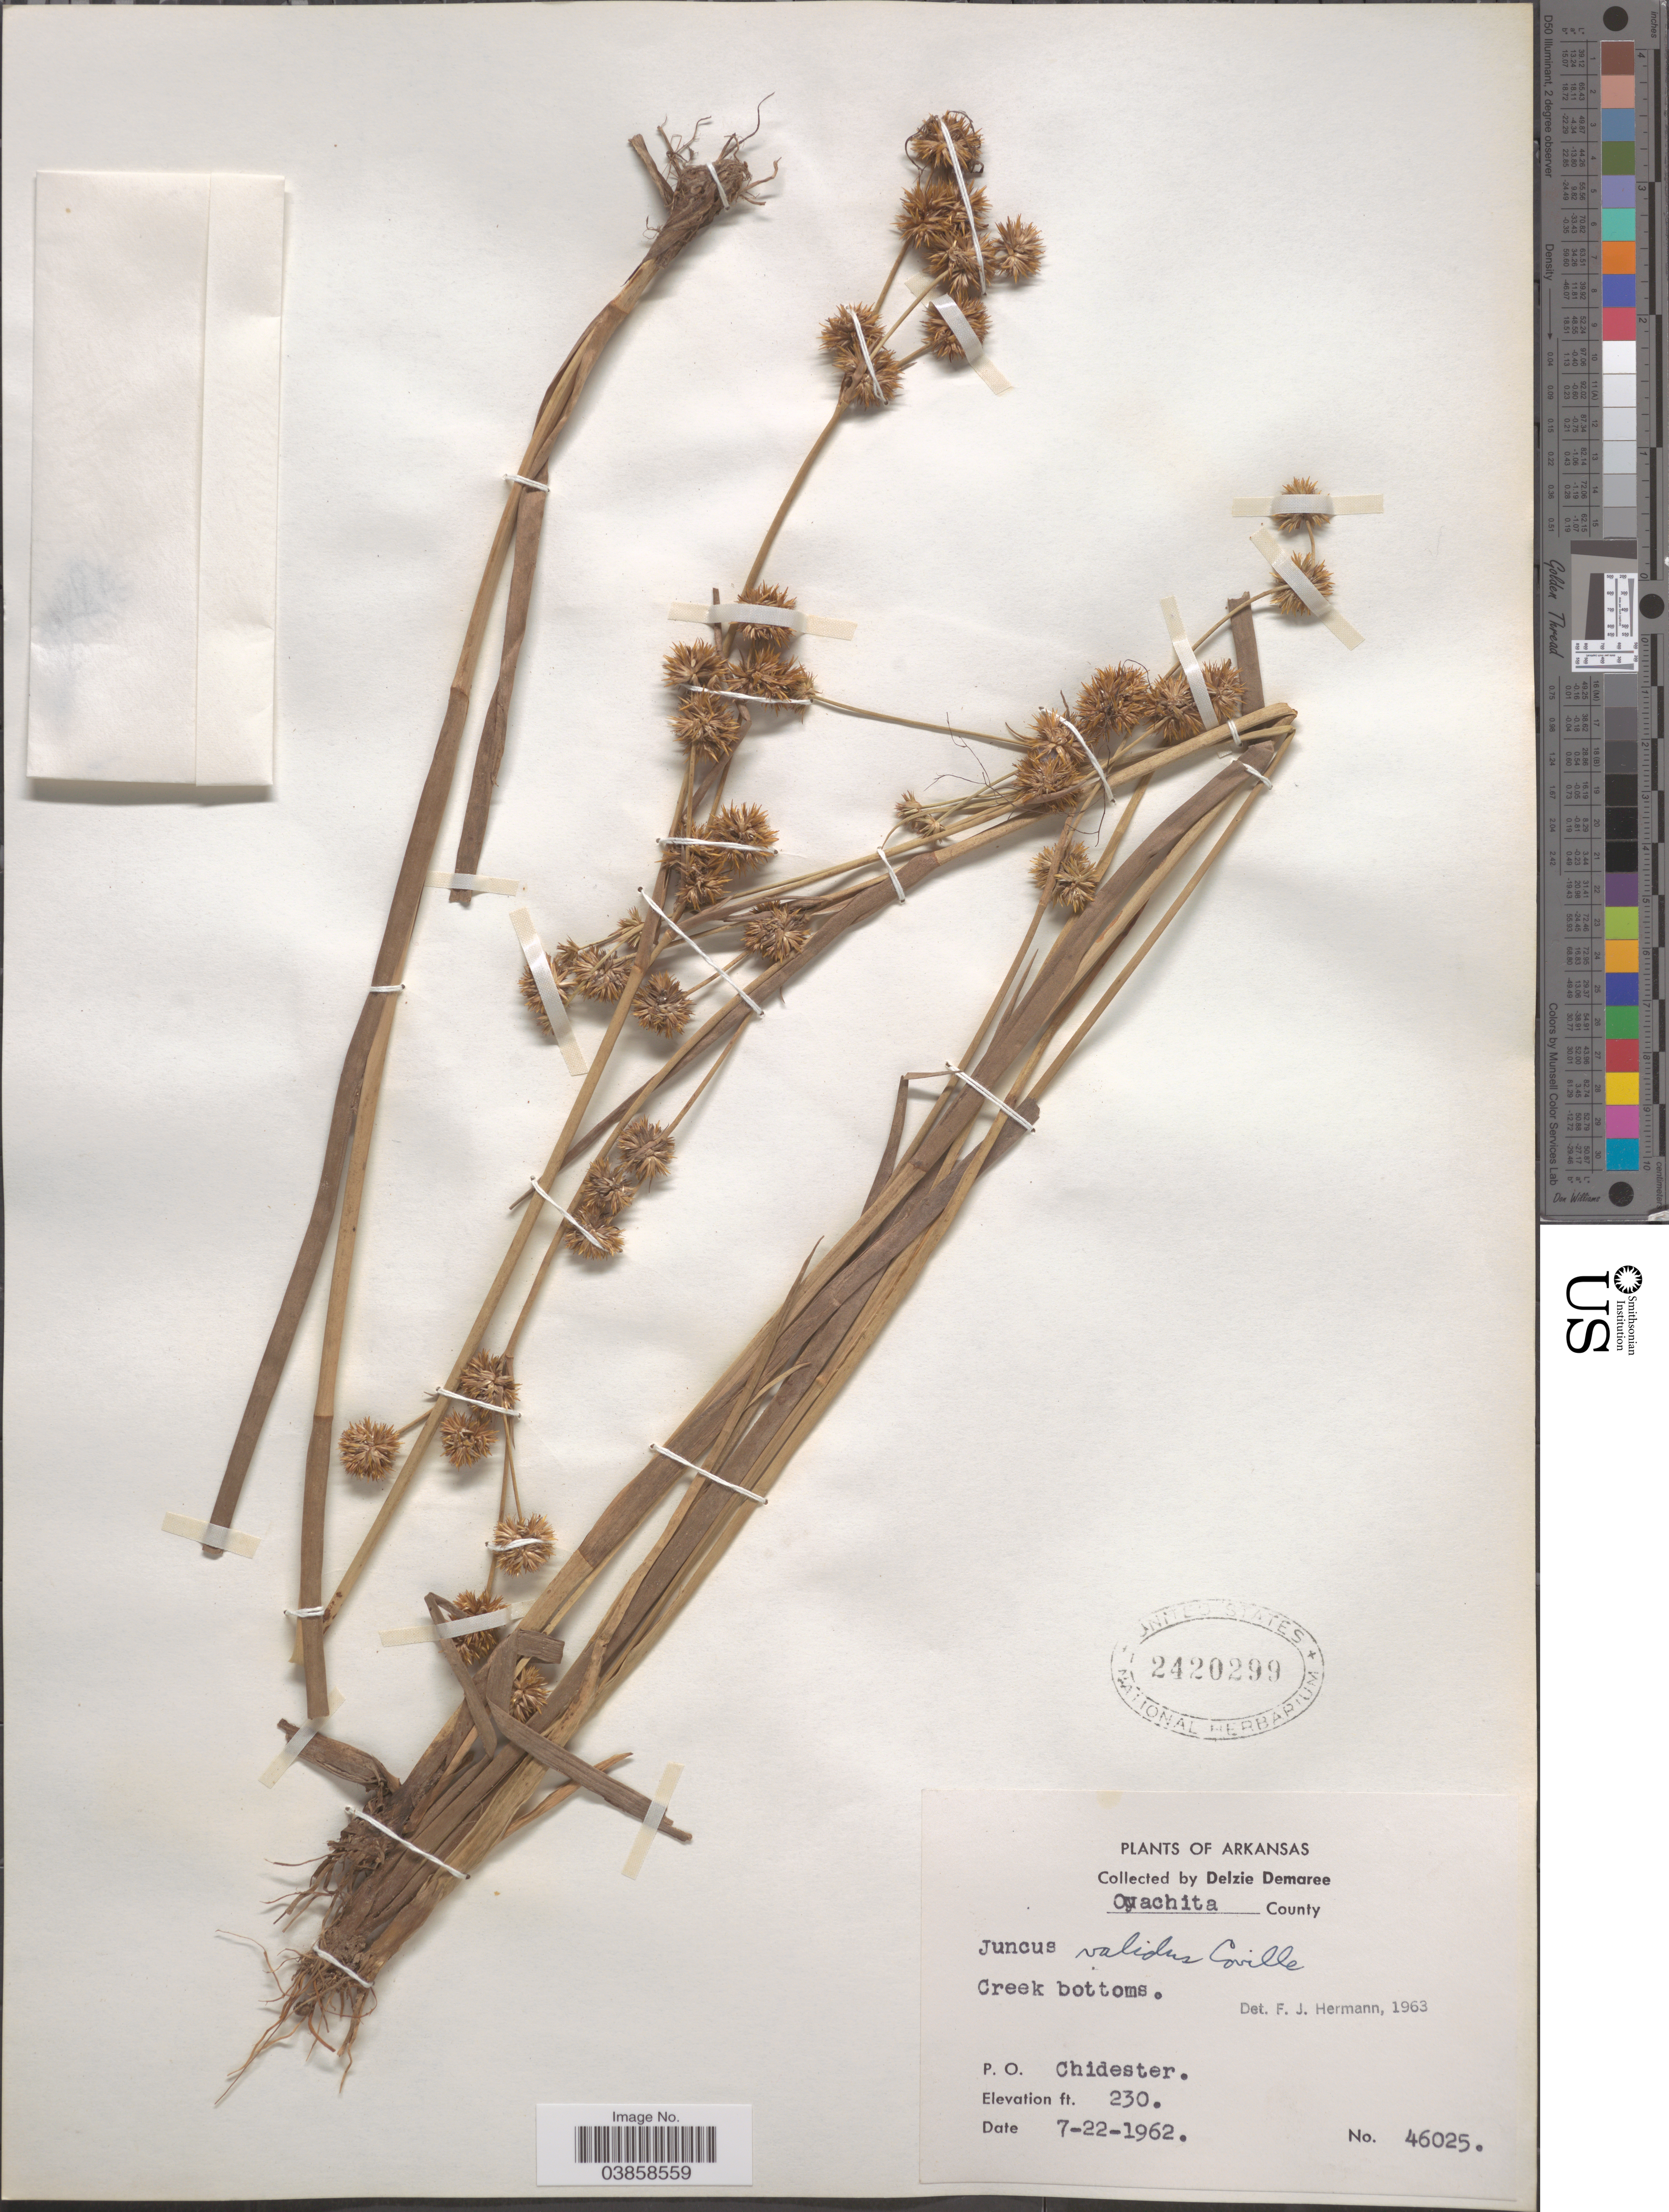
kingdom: Plantae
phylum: Tracheophyta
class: Liliopsida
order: Poales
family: Juncaceae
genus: Juncus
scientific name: Juncus validus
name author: Coville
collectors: D. Demaree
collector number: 46025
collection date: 1962-07-22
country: United States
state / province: Arkansas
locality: Ouachita County. P.O. Chidester.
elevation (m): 70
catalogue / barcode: US 2420299